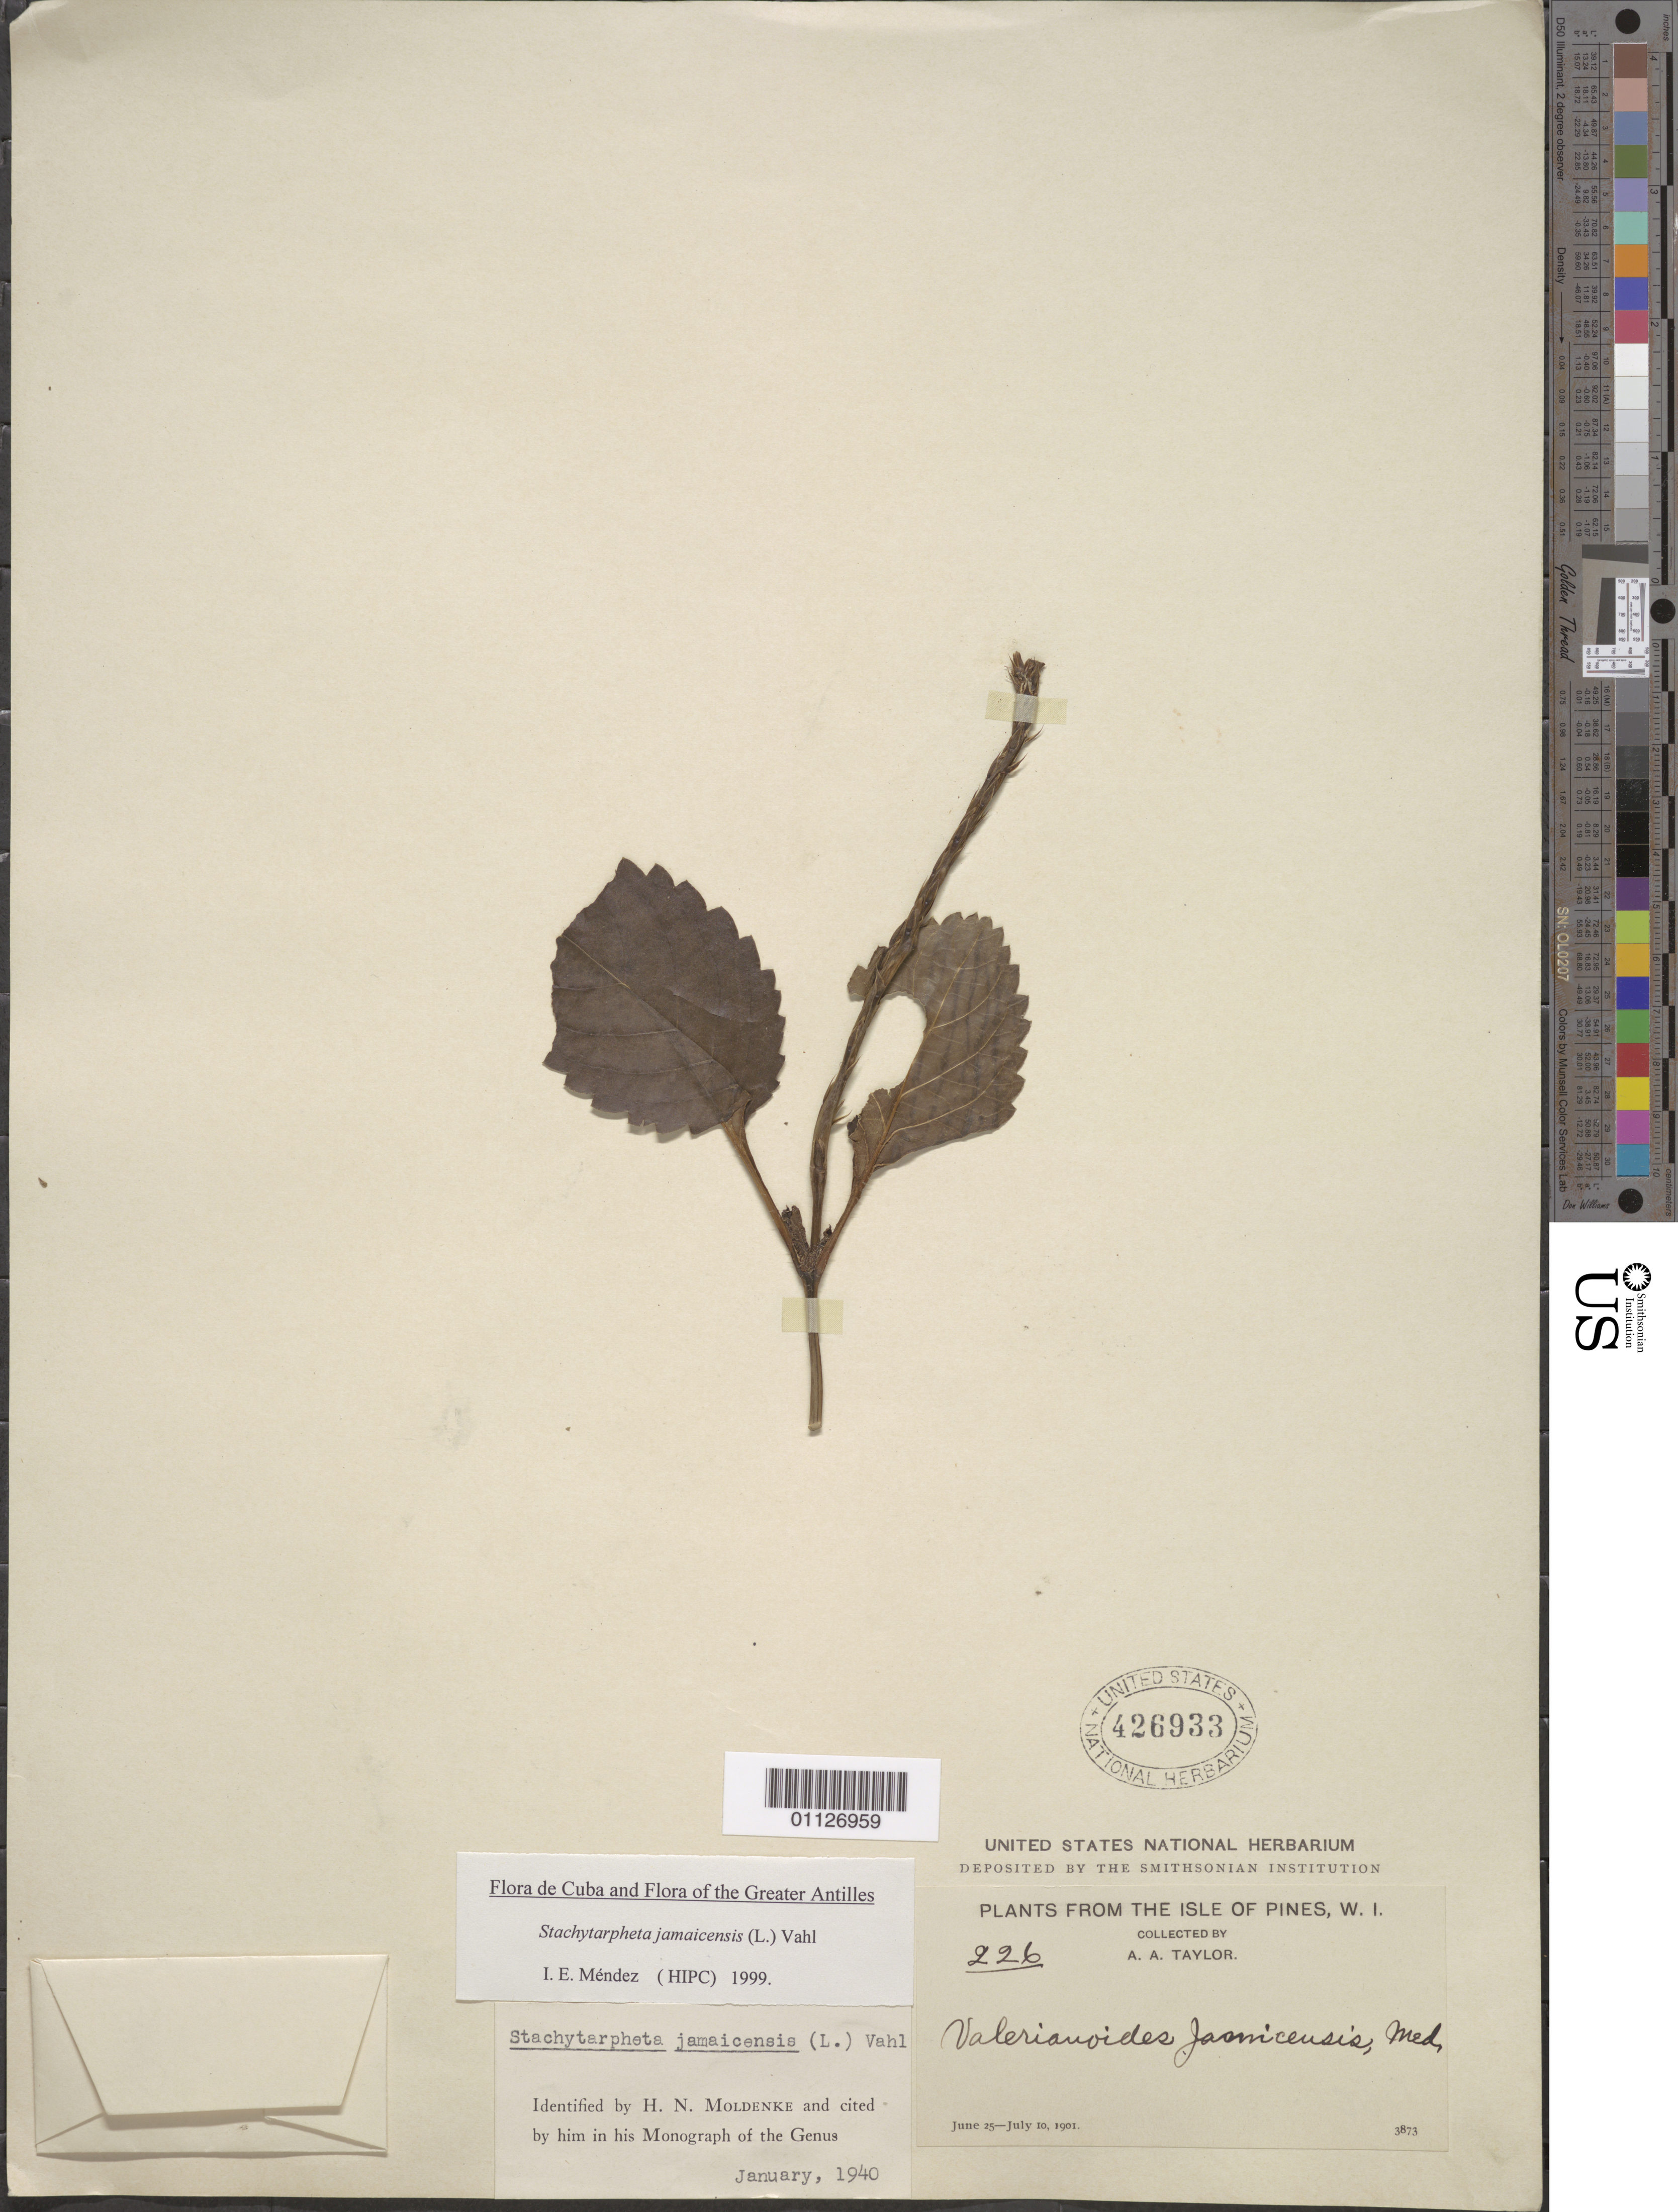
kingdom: Plantae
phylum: Tracheophyta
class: Magnoliopsida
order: Lamiales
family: Verbenaceae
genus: Stachytarpheta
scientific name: Stachytarpheta jamaicensis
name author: (L.) Vahl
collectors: A. A. Taylor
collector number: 226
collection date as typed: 25 Jun 1901 to 10 Jul 1901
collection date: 1901-06-25/1901-07-10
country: Cuba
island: Isla de la Juventud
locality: Isle of Pines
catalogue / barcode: US 426933